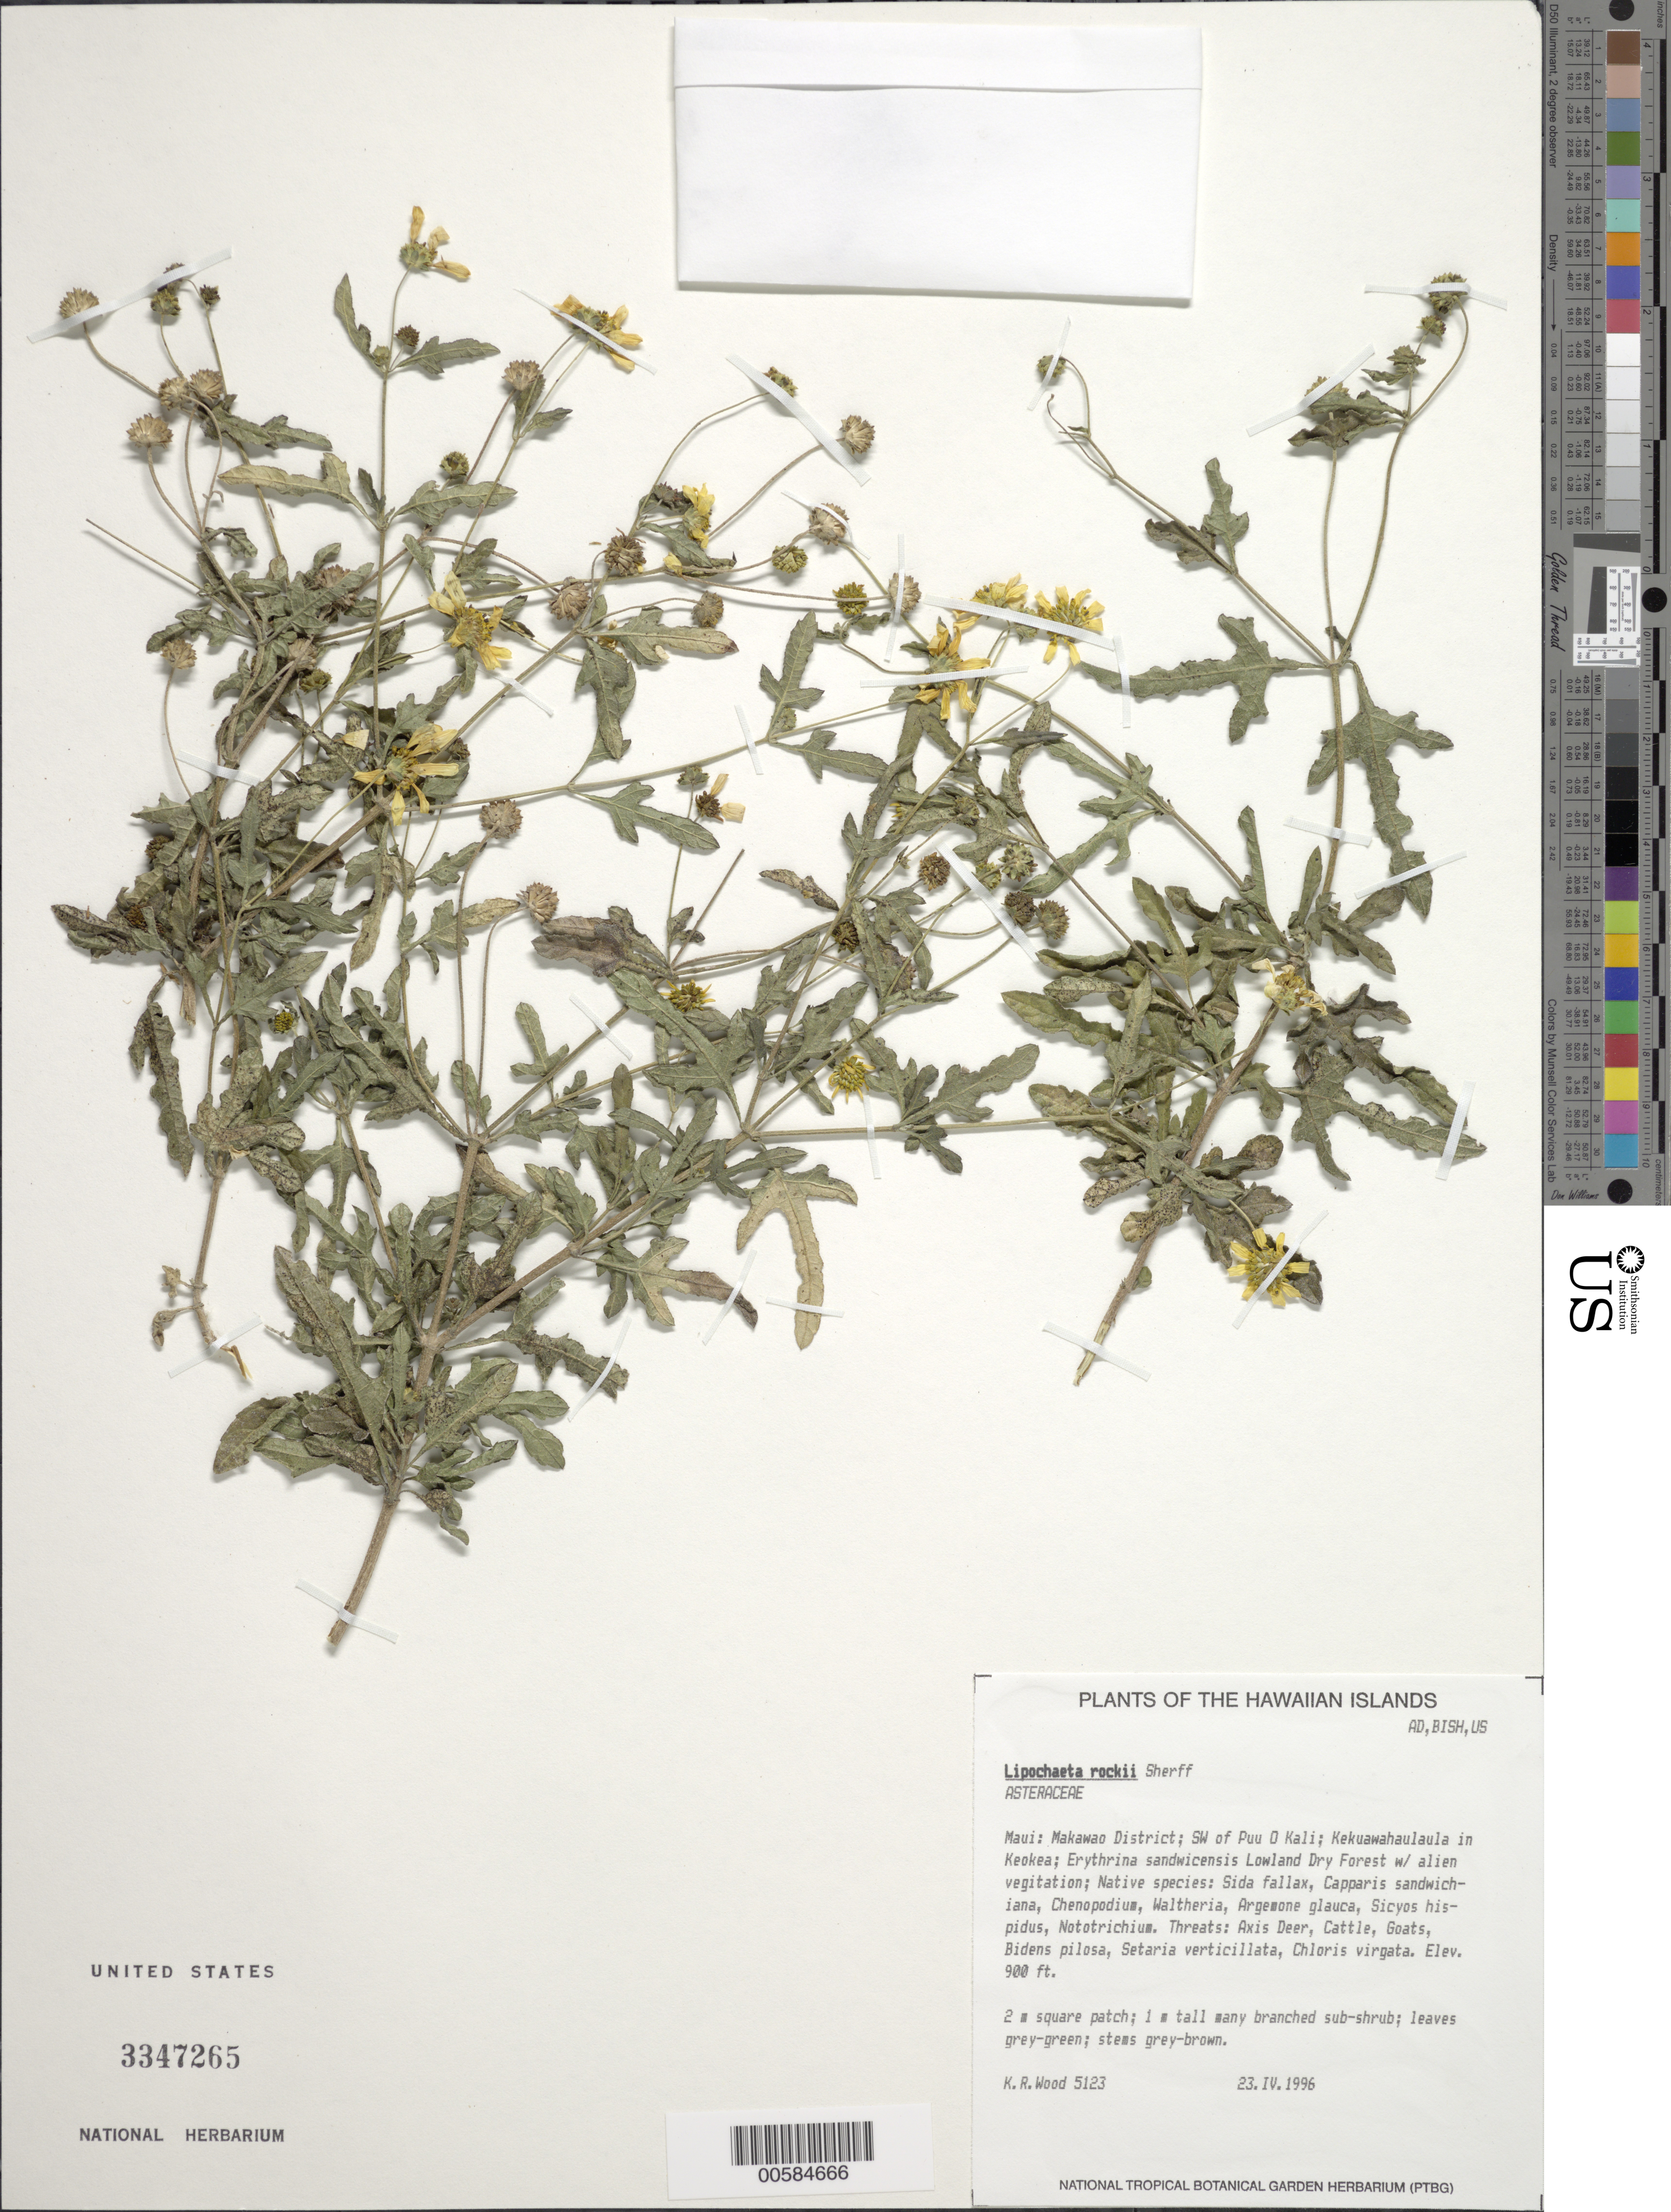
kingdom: Plantae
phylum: Tracheophyta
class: Magnoliopsida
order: Asterales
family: Asteraceae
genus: Lipochaeta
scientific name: Lipochaeta rockii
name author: Sherff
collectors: K. R. Wood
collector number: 5123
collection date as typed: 23 Apr 1996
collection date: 1996-04-23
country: United States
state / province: Hawaii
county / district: Maui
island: Maui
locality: Makawao Dist; SW of Puu O Kali; Kekuawahaulaula in Keokea.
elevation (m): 274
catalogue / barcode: US 3347265